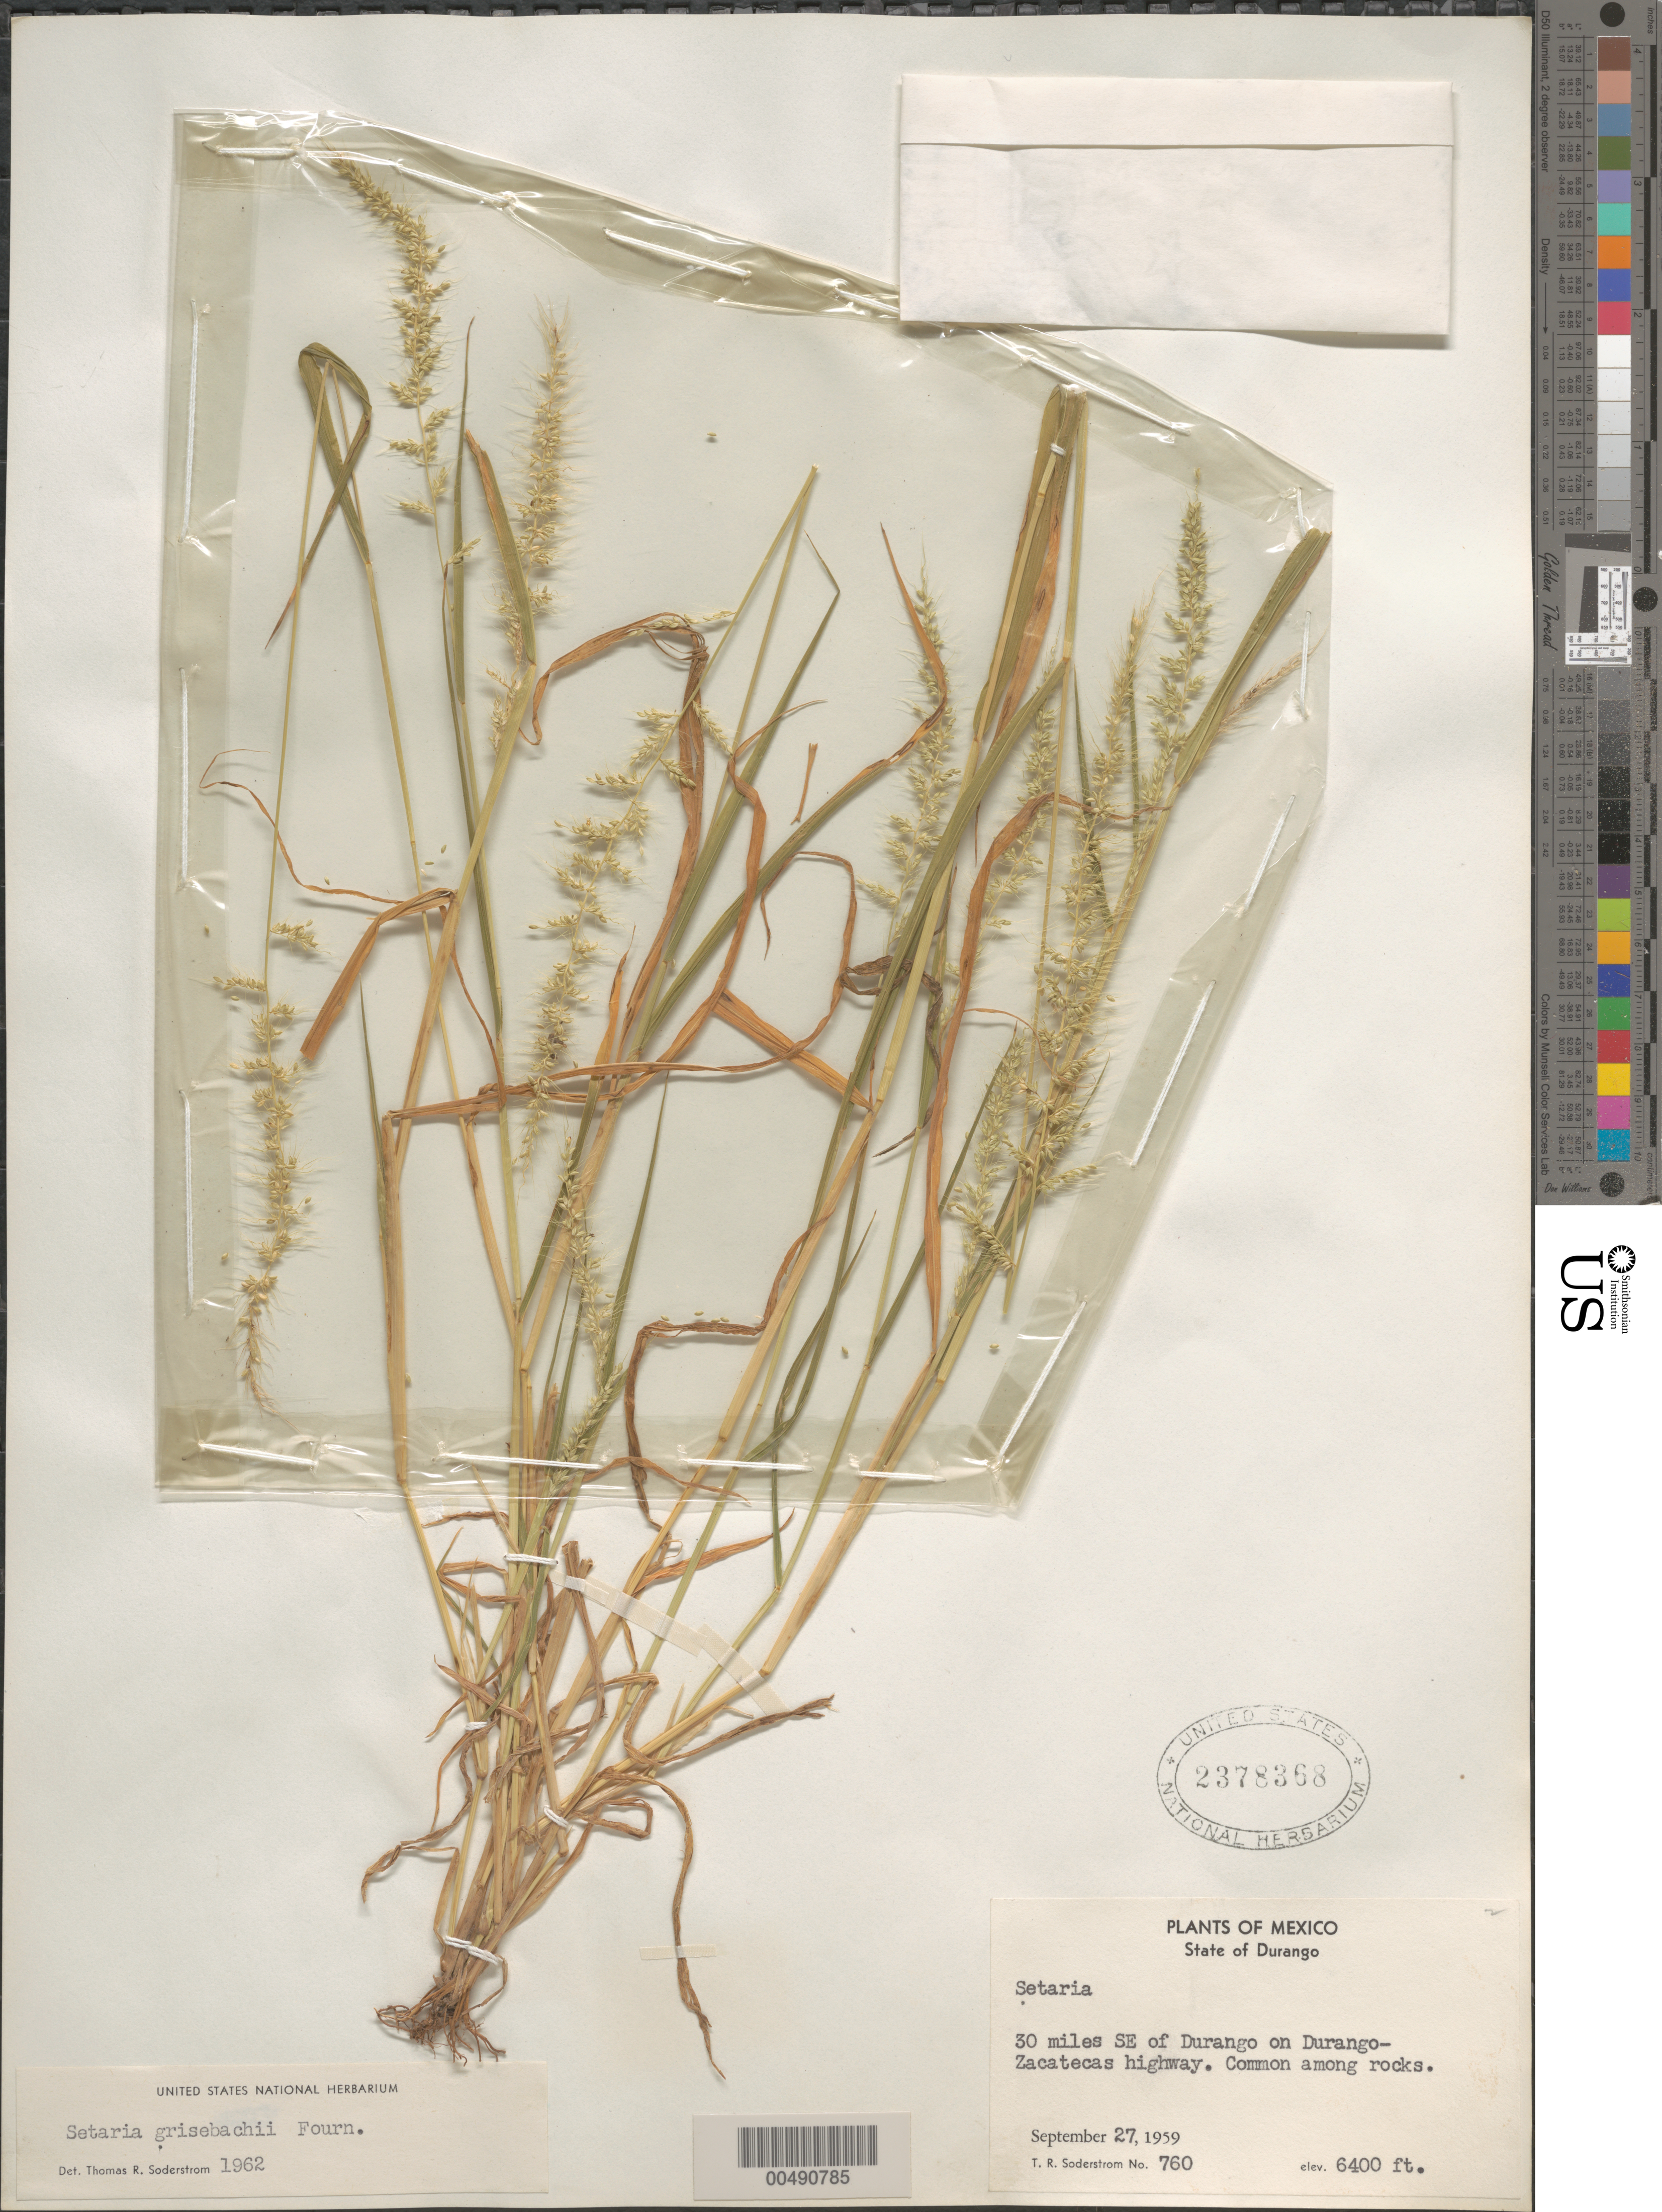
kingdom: Plantae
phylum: Tracheophyta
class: Liliopsida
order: Poales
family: Poaceae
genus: Setaria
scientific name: Setaria grisebachii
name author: E. Fourn.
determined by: Soderstrom, T. R.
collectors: T. R. Soderstrom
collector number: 760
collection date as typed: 27 Sep 1959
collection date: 1959-09-27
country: Mexico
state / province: Durango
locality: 30 mi SE of Durango on Durango-Zacatecas Hwy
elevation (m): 1951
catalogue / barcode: US 2378368